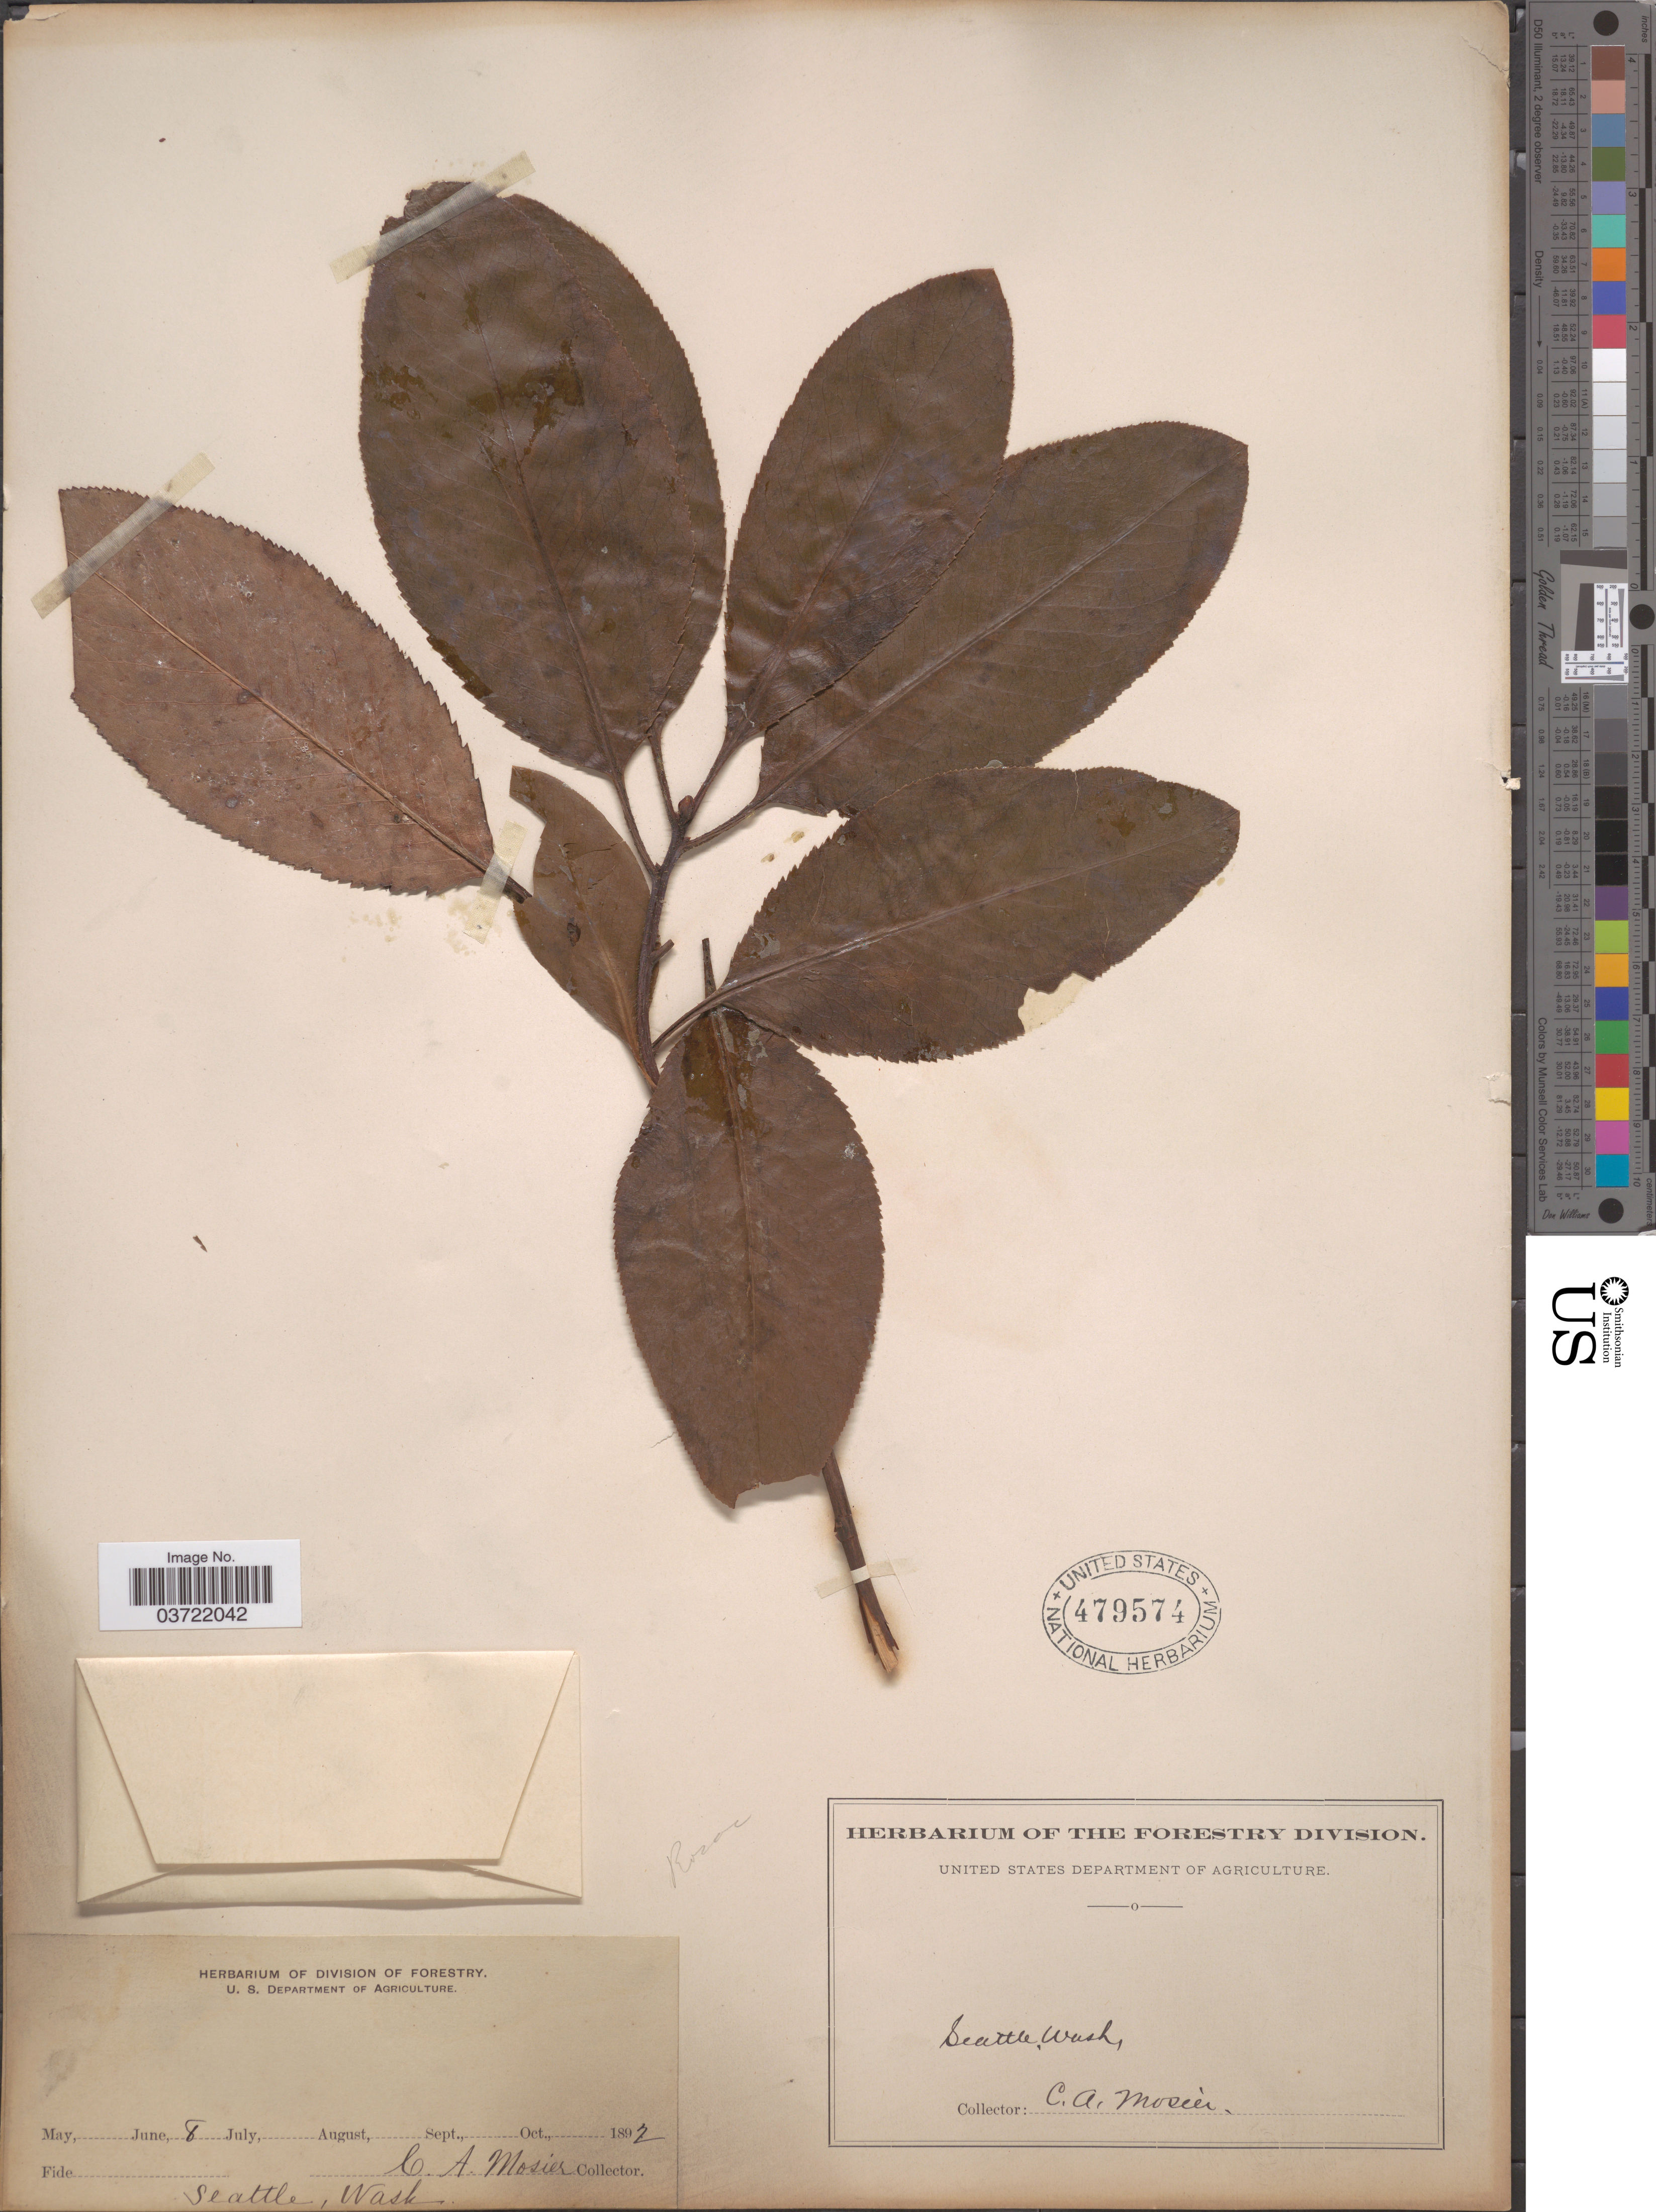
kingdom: Plantae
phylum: Tracheophyta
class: Magnoliopsida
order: Rosales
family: Rosaceae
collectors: C. A. Mosier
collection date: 1892-06-08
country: United States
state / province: Washington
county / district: King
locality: Seattle.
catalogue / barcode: US 479574